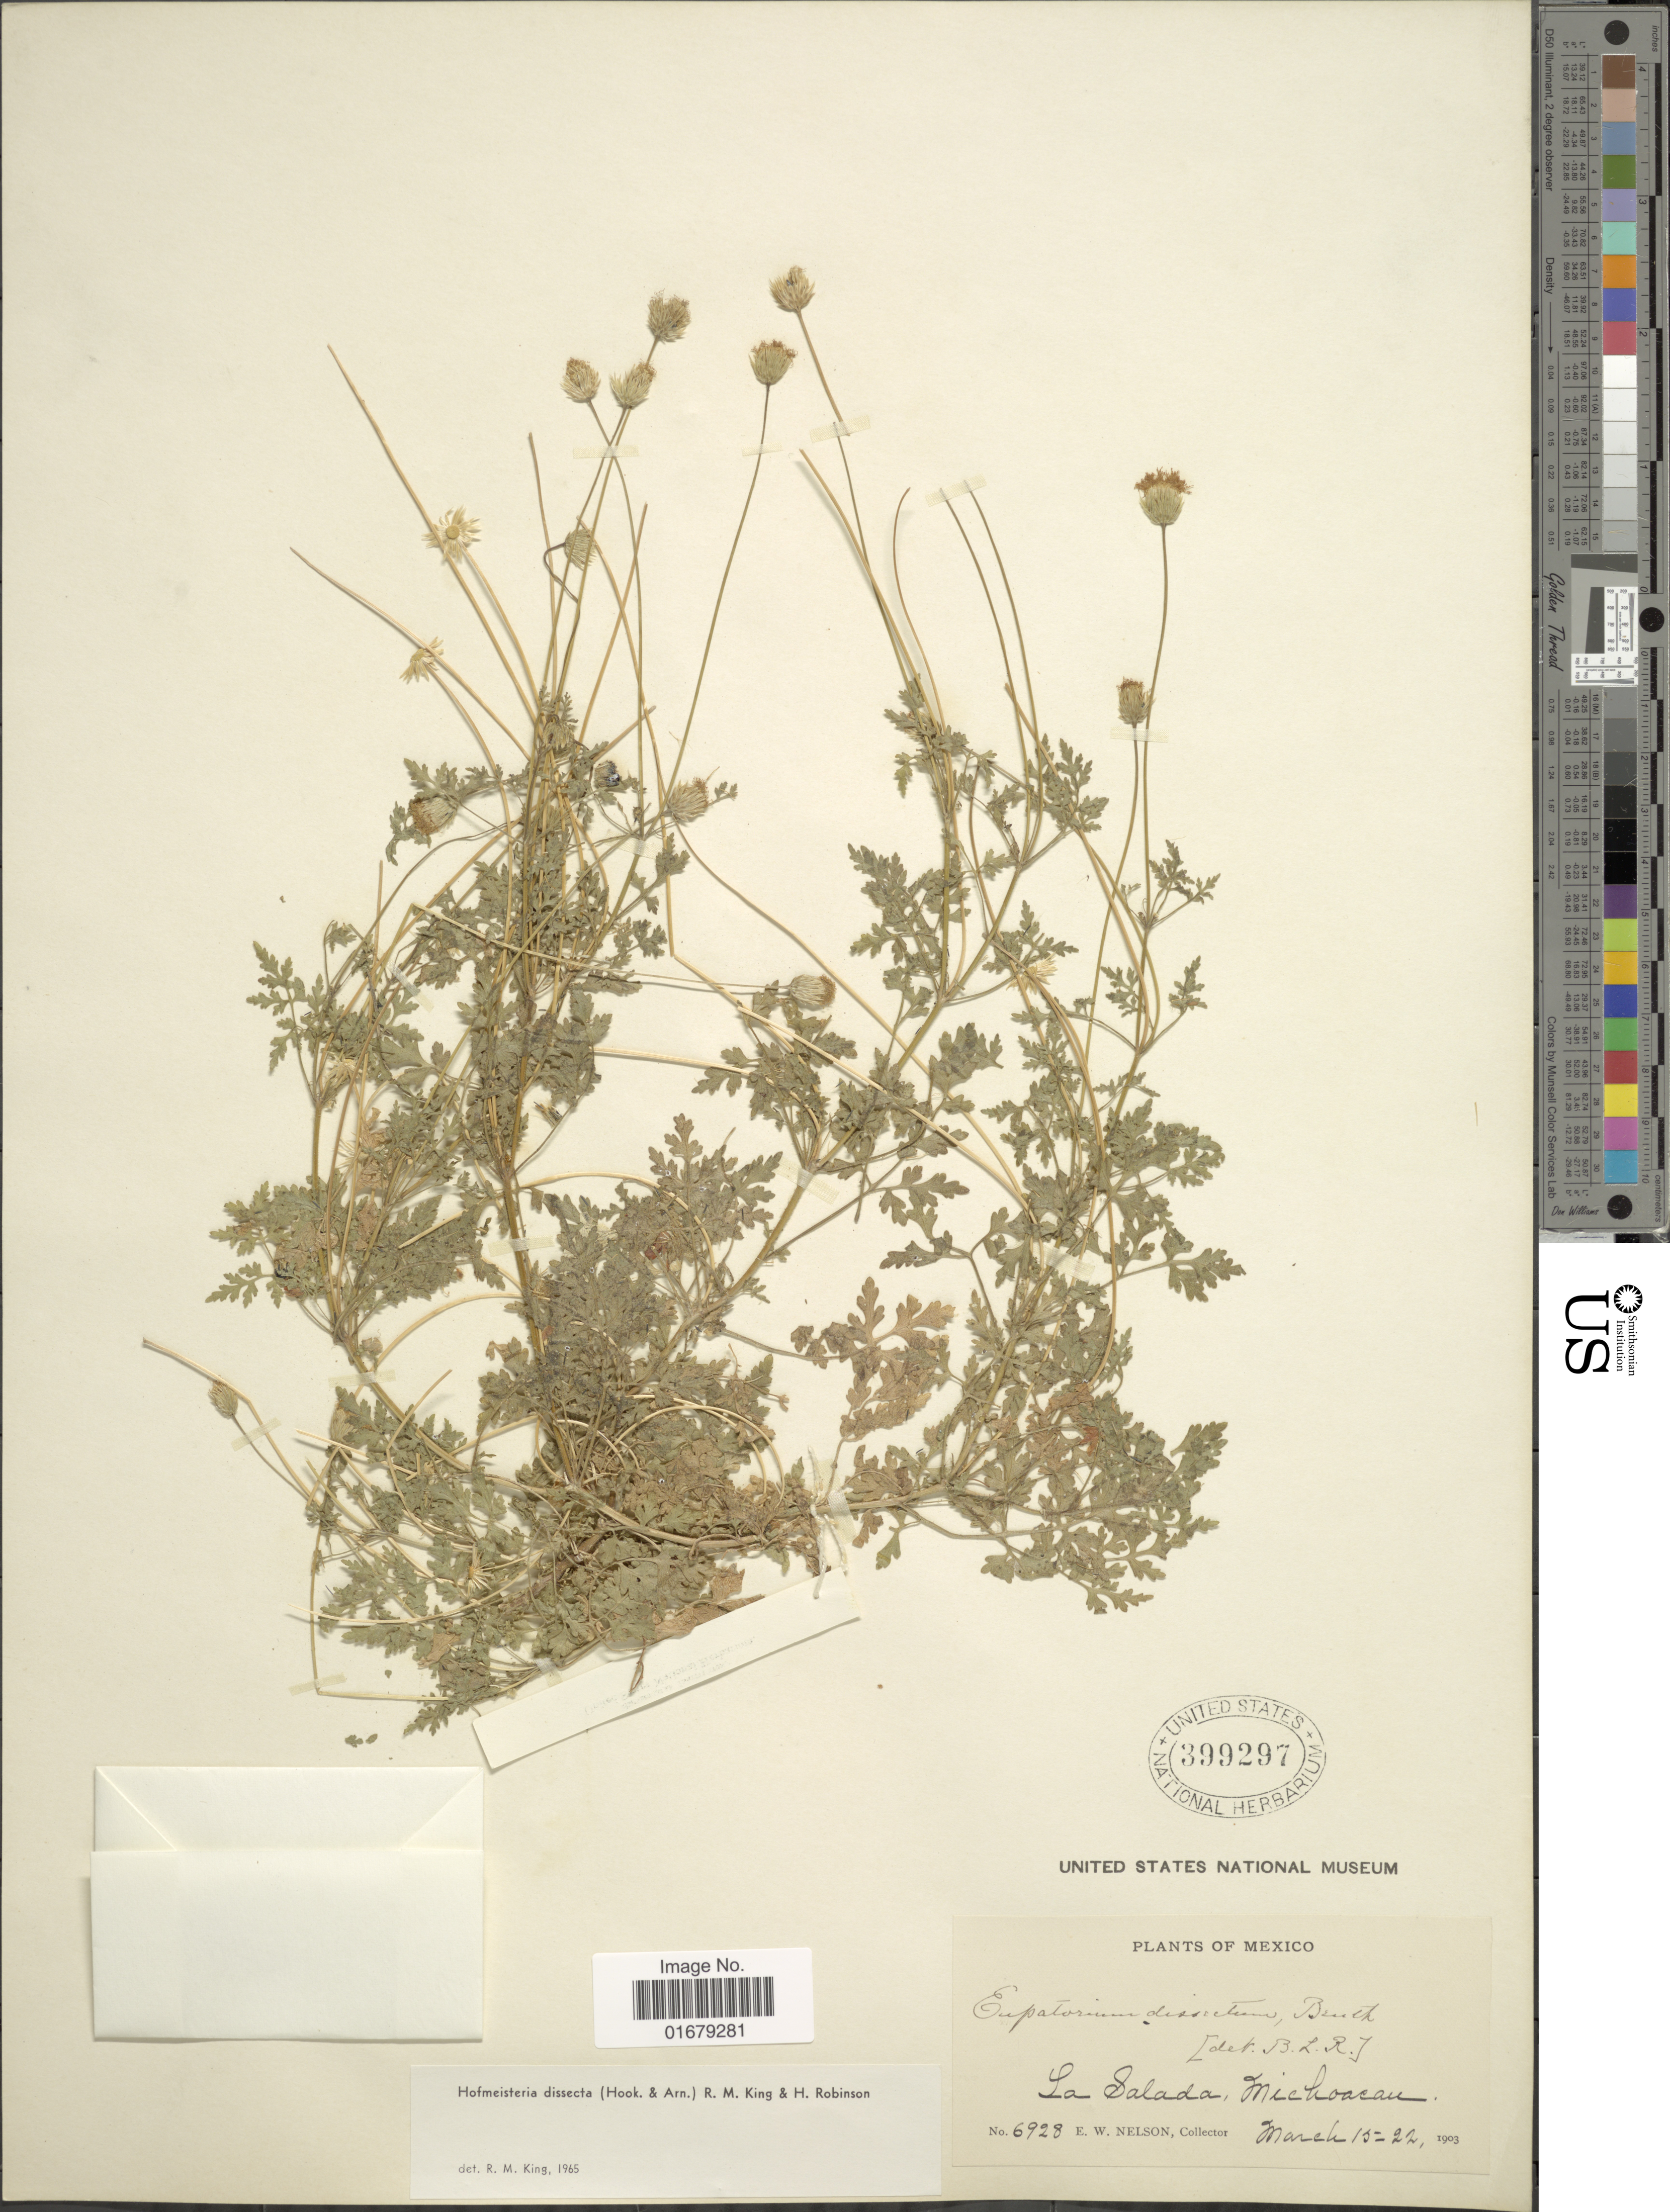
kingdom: Plantae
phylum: Tracheophyta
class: Magnoliopsida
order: Asterales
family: Asteraceae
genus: Hofmeisteria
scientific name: Hofmeisteria dissecta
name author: (Hook.) R.M. King & H. Rob.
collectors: E. W. Nelson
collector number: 6928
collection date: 1903-03-15/1903-03-22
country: Mexico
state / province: Michoacán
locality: La Salada.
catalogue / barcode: US 399297